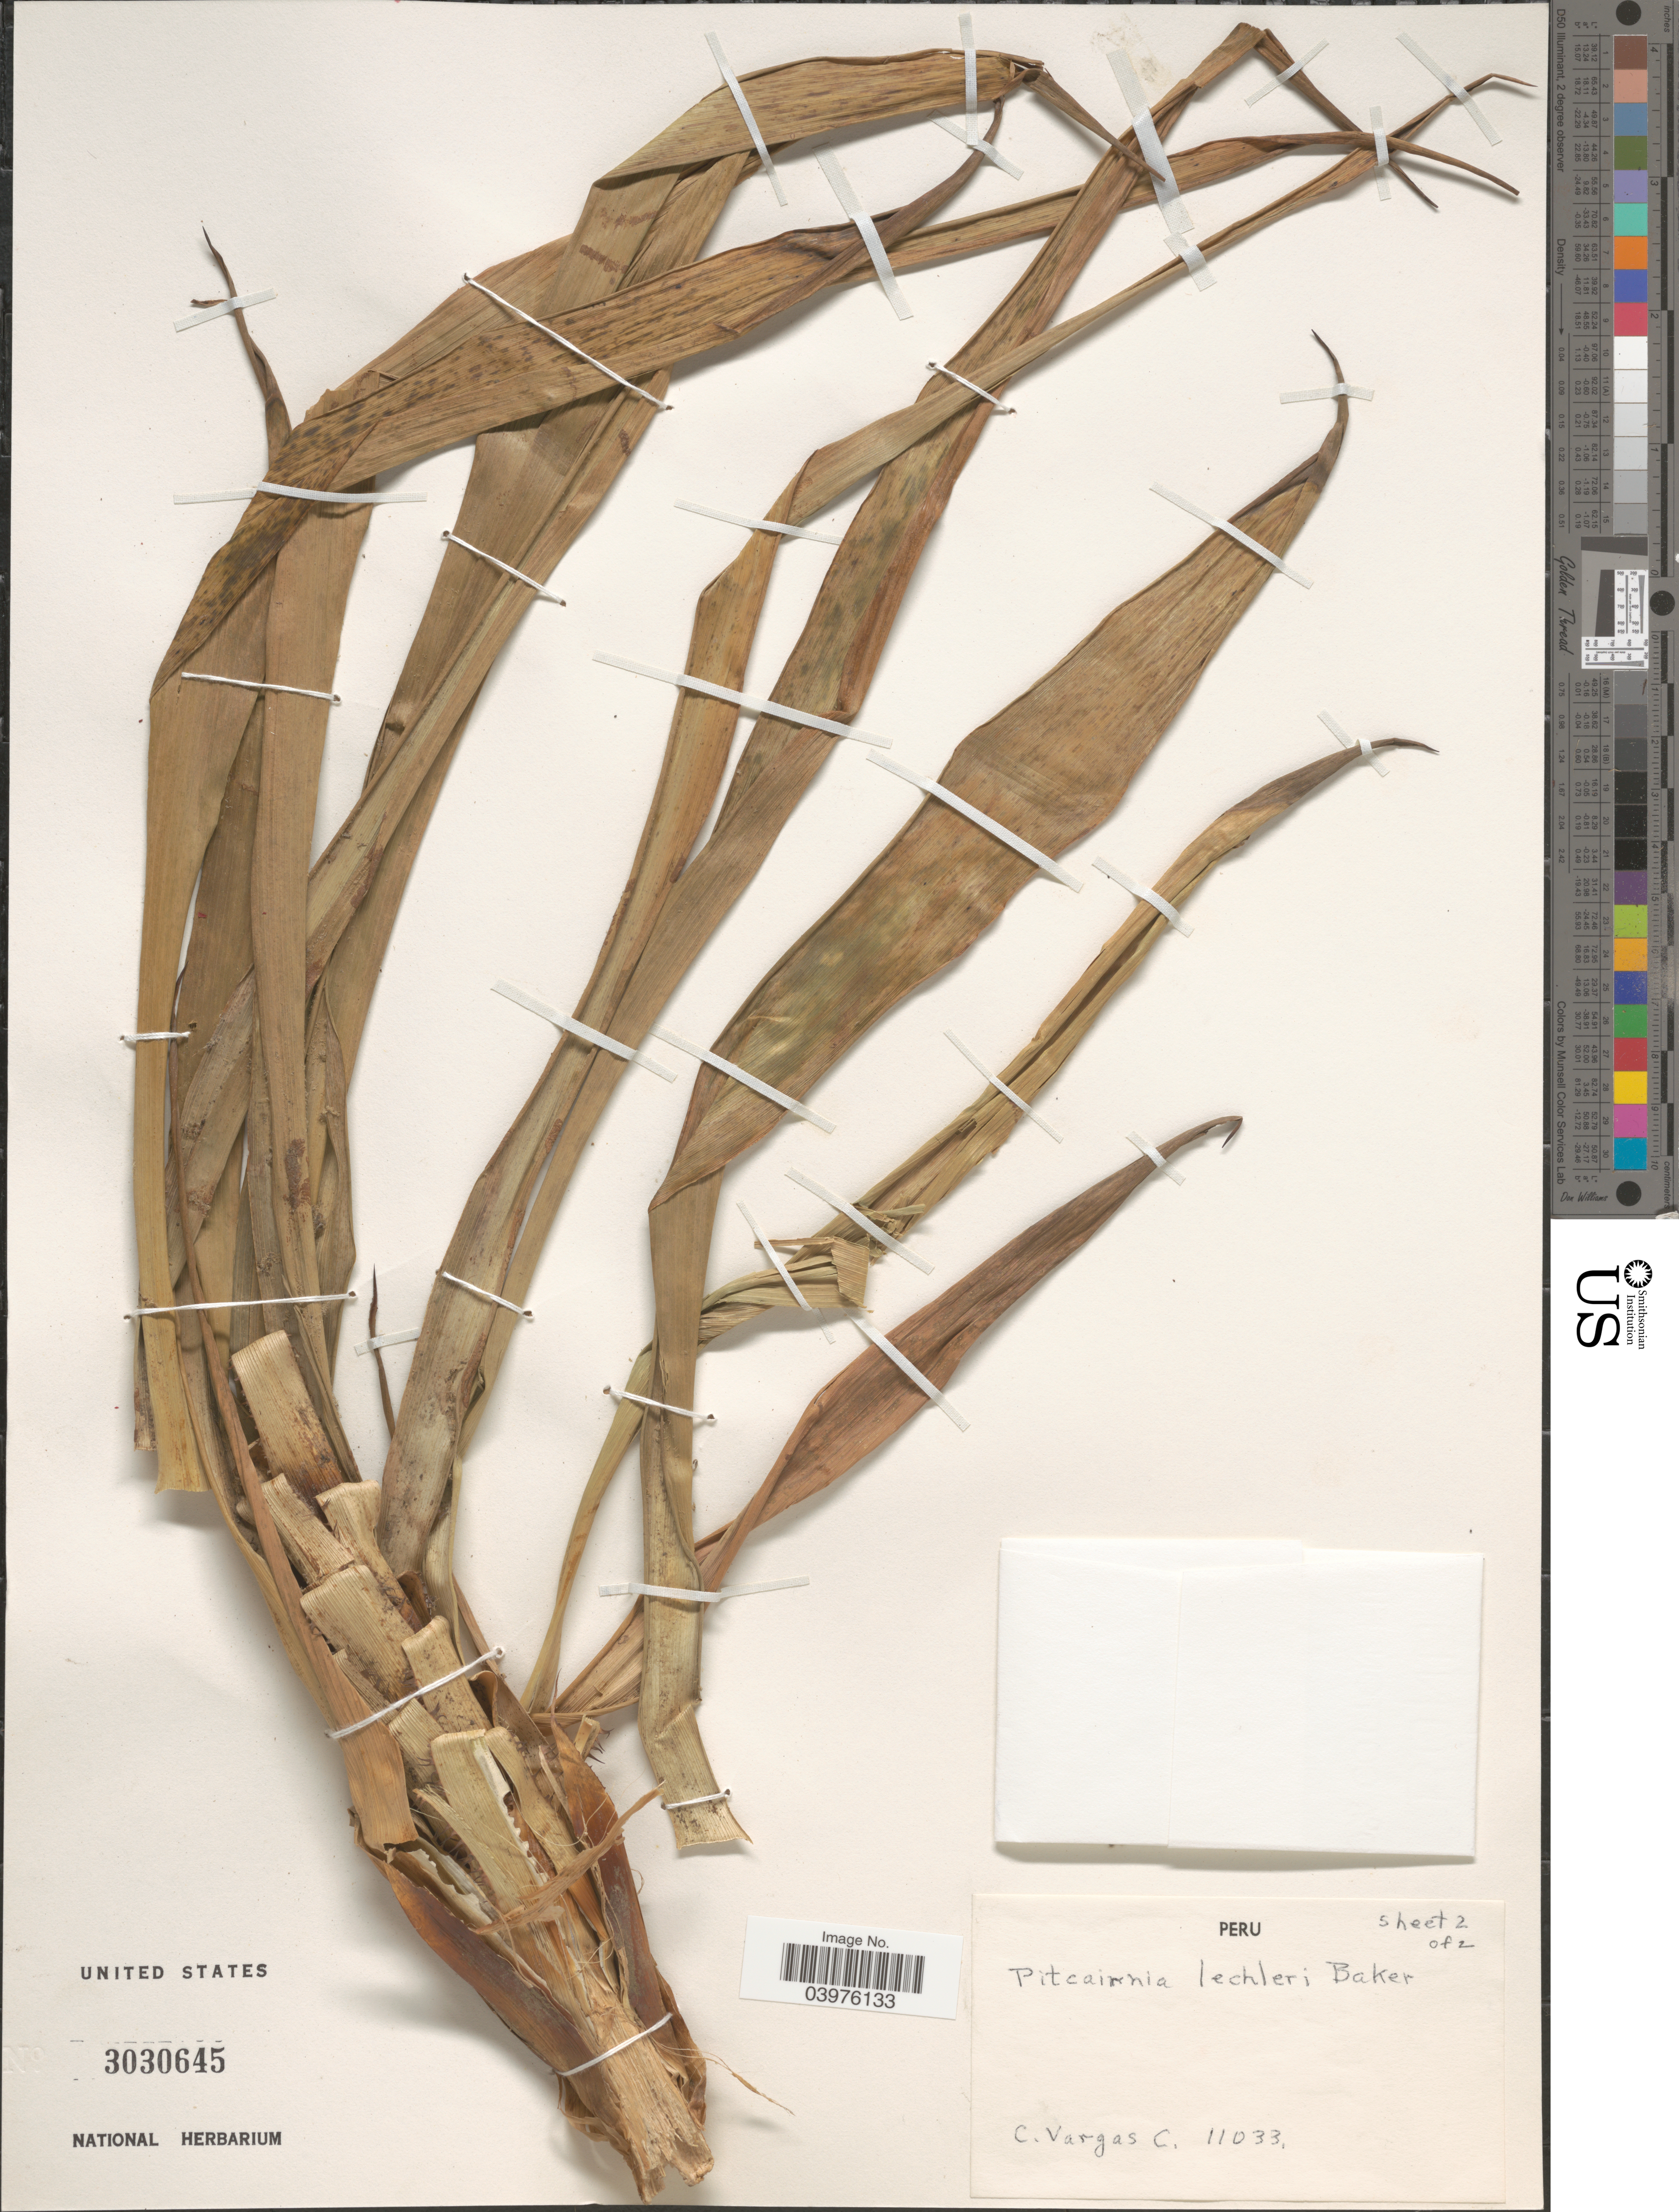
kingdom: Plantae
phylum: Tracheophyta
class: Liliopsida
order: Poales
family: Bromeliaceae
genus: Pitcairnia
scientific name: Pitcairnia lechleri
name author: Baker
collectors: C. Vargas Calderón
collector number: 11033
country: Peru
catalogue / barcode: US 3030645